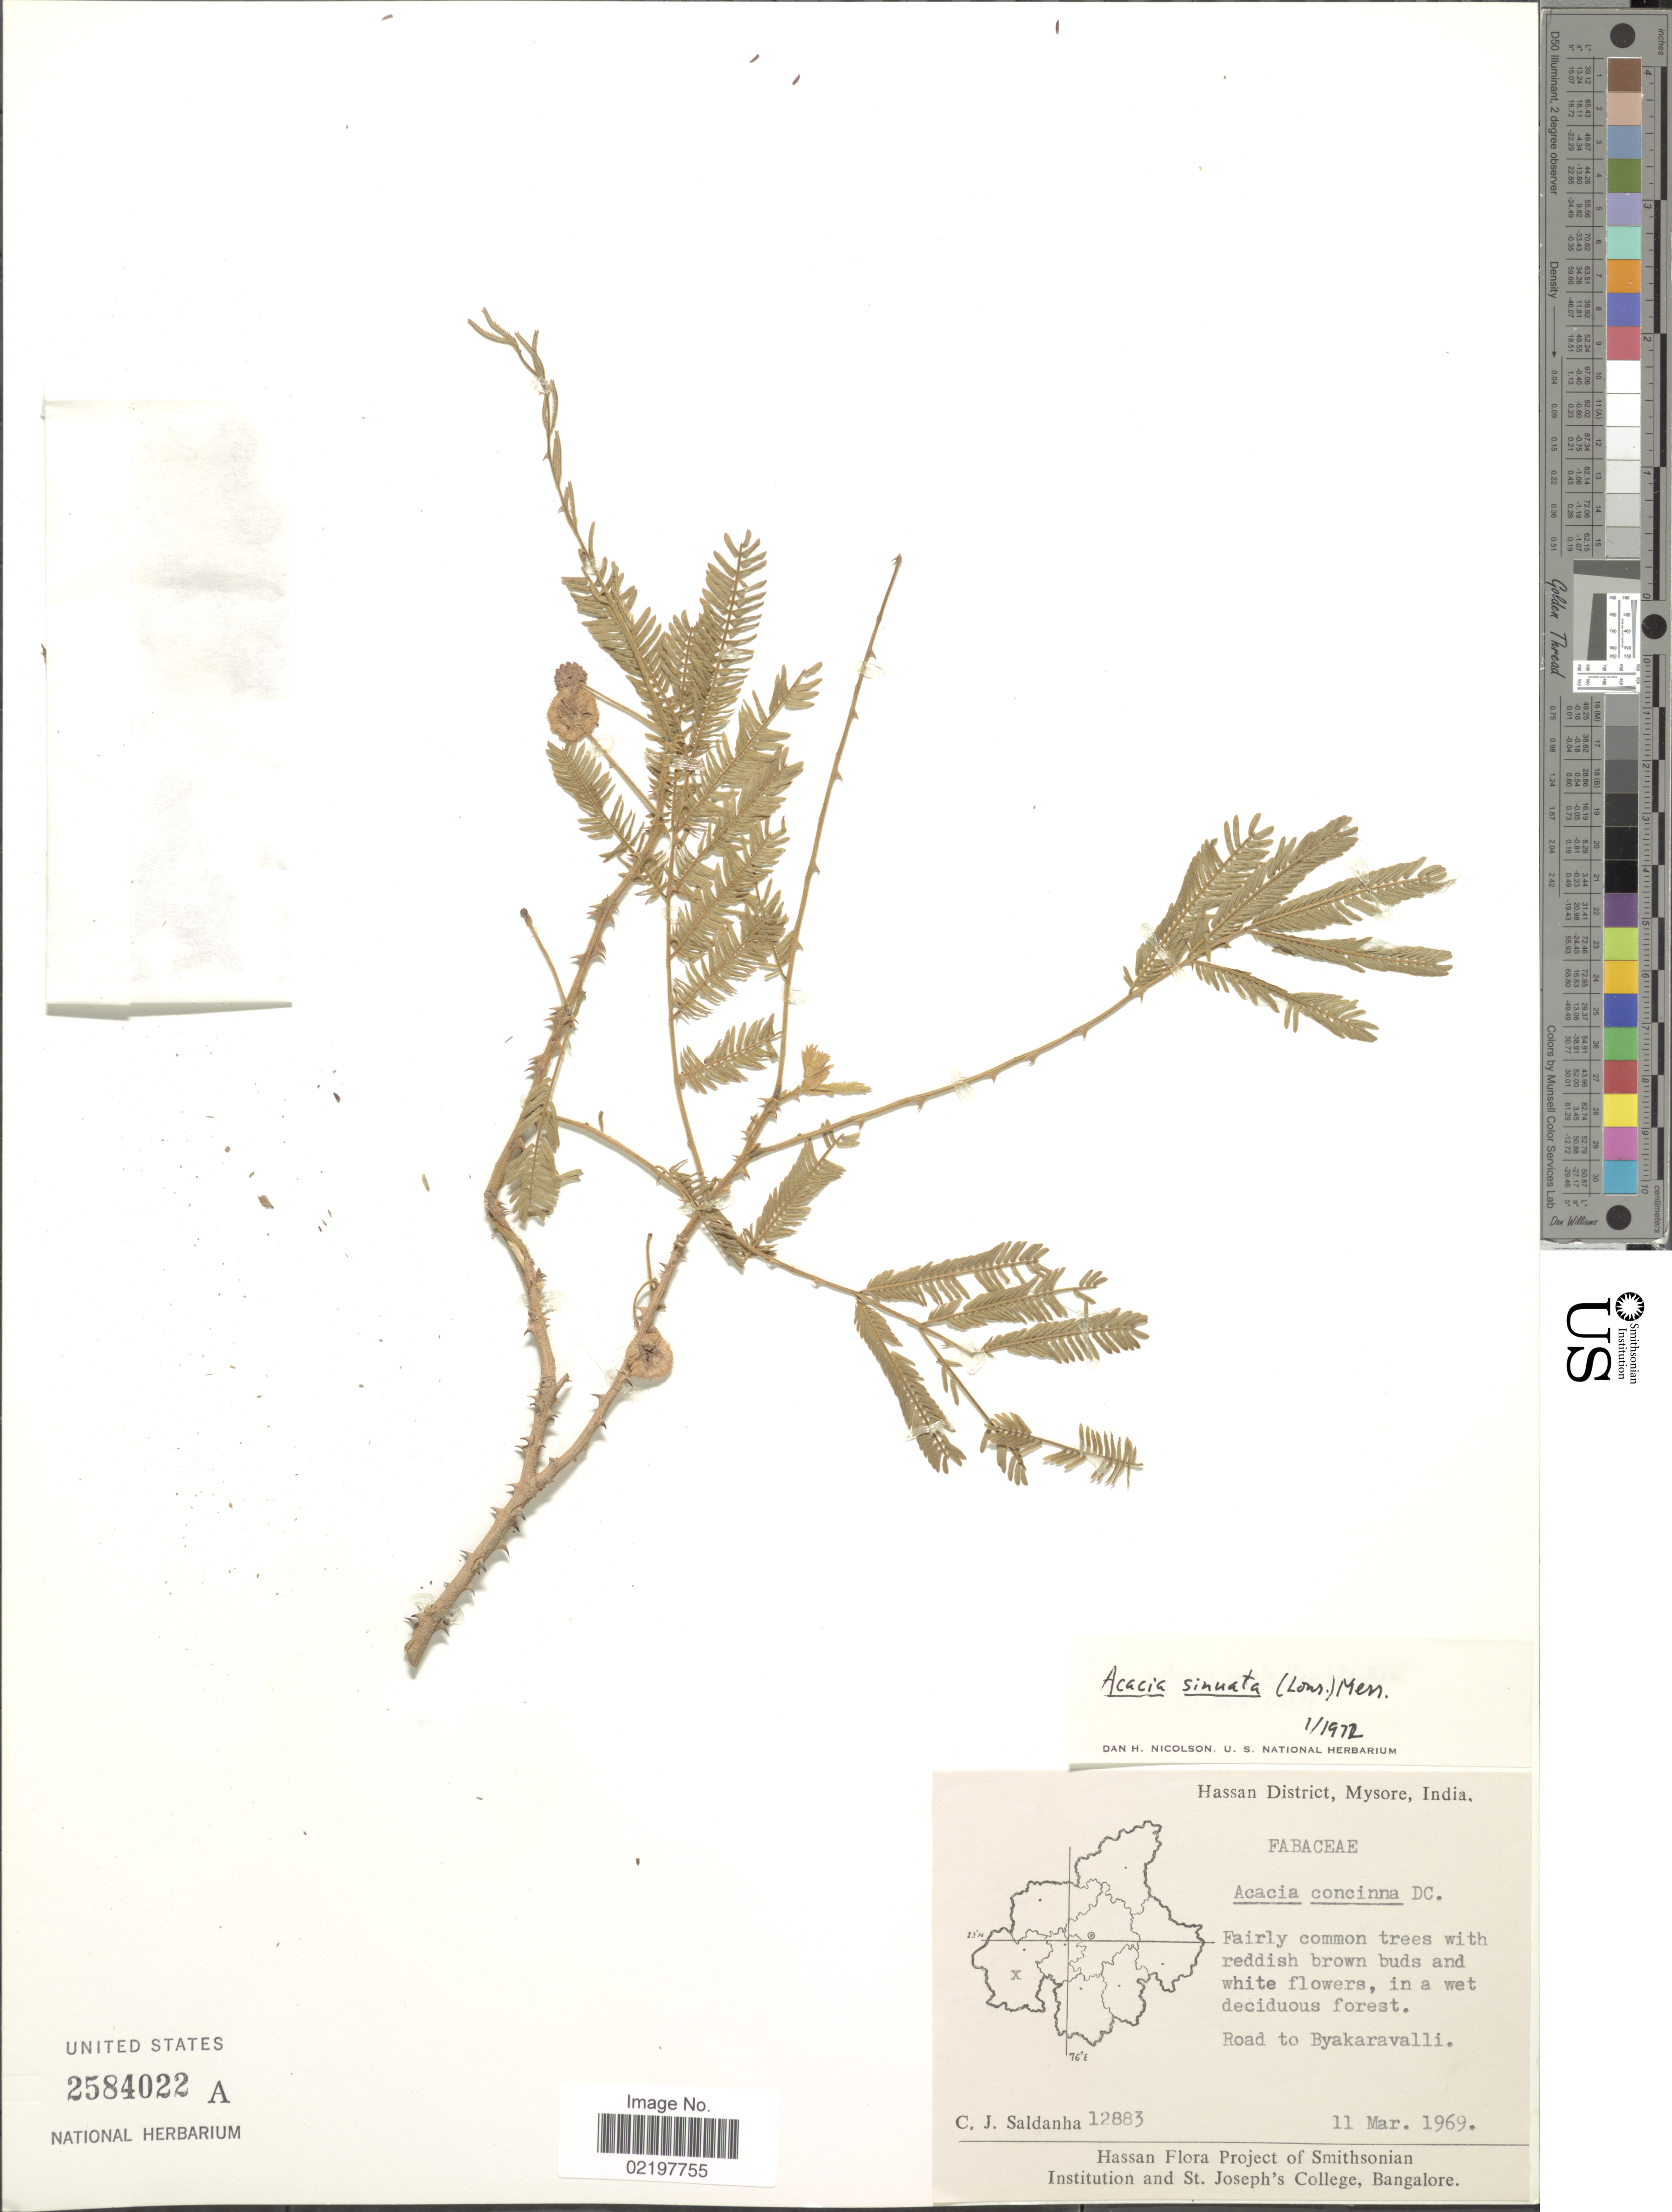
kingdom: Plantae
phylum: Tracheophyta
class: Magnoliopsida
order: Fabales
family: Fabaceae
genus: Senegalia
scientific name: Senegalia rugata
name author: (Lam.) Britton & Rose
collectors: C. J. Saldanha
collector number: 12883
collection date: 1969-03-11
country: India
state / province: Karnataka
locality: Hassan District, Mysore, India, Road to Byakaravalli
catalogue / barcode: US 2584022A